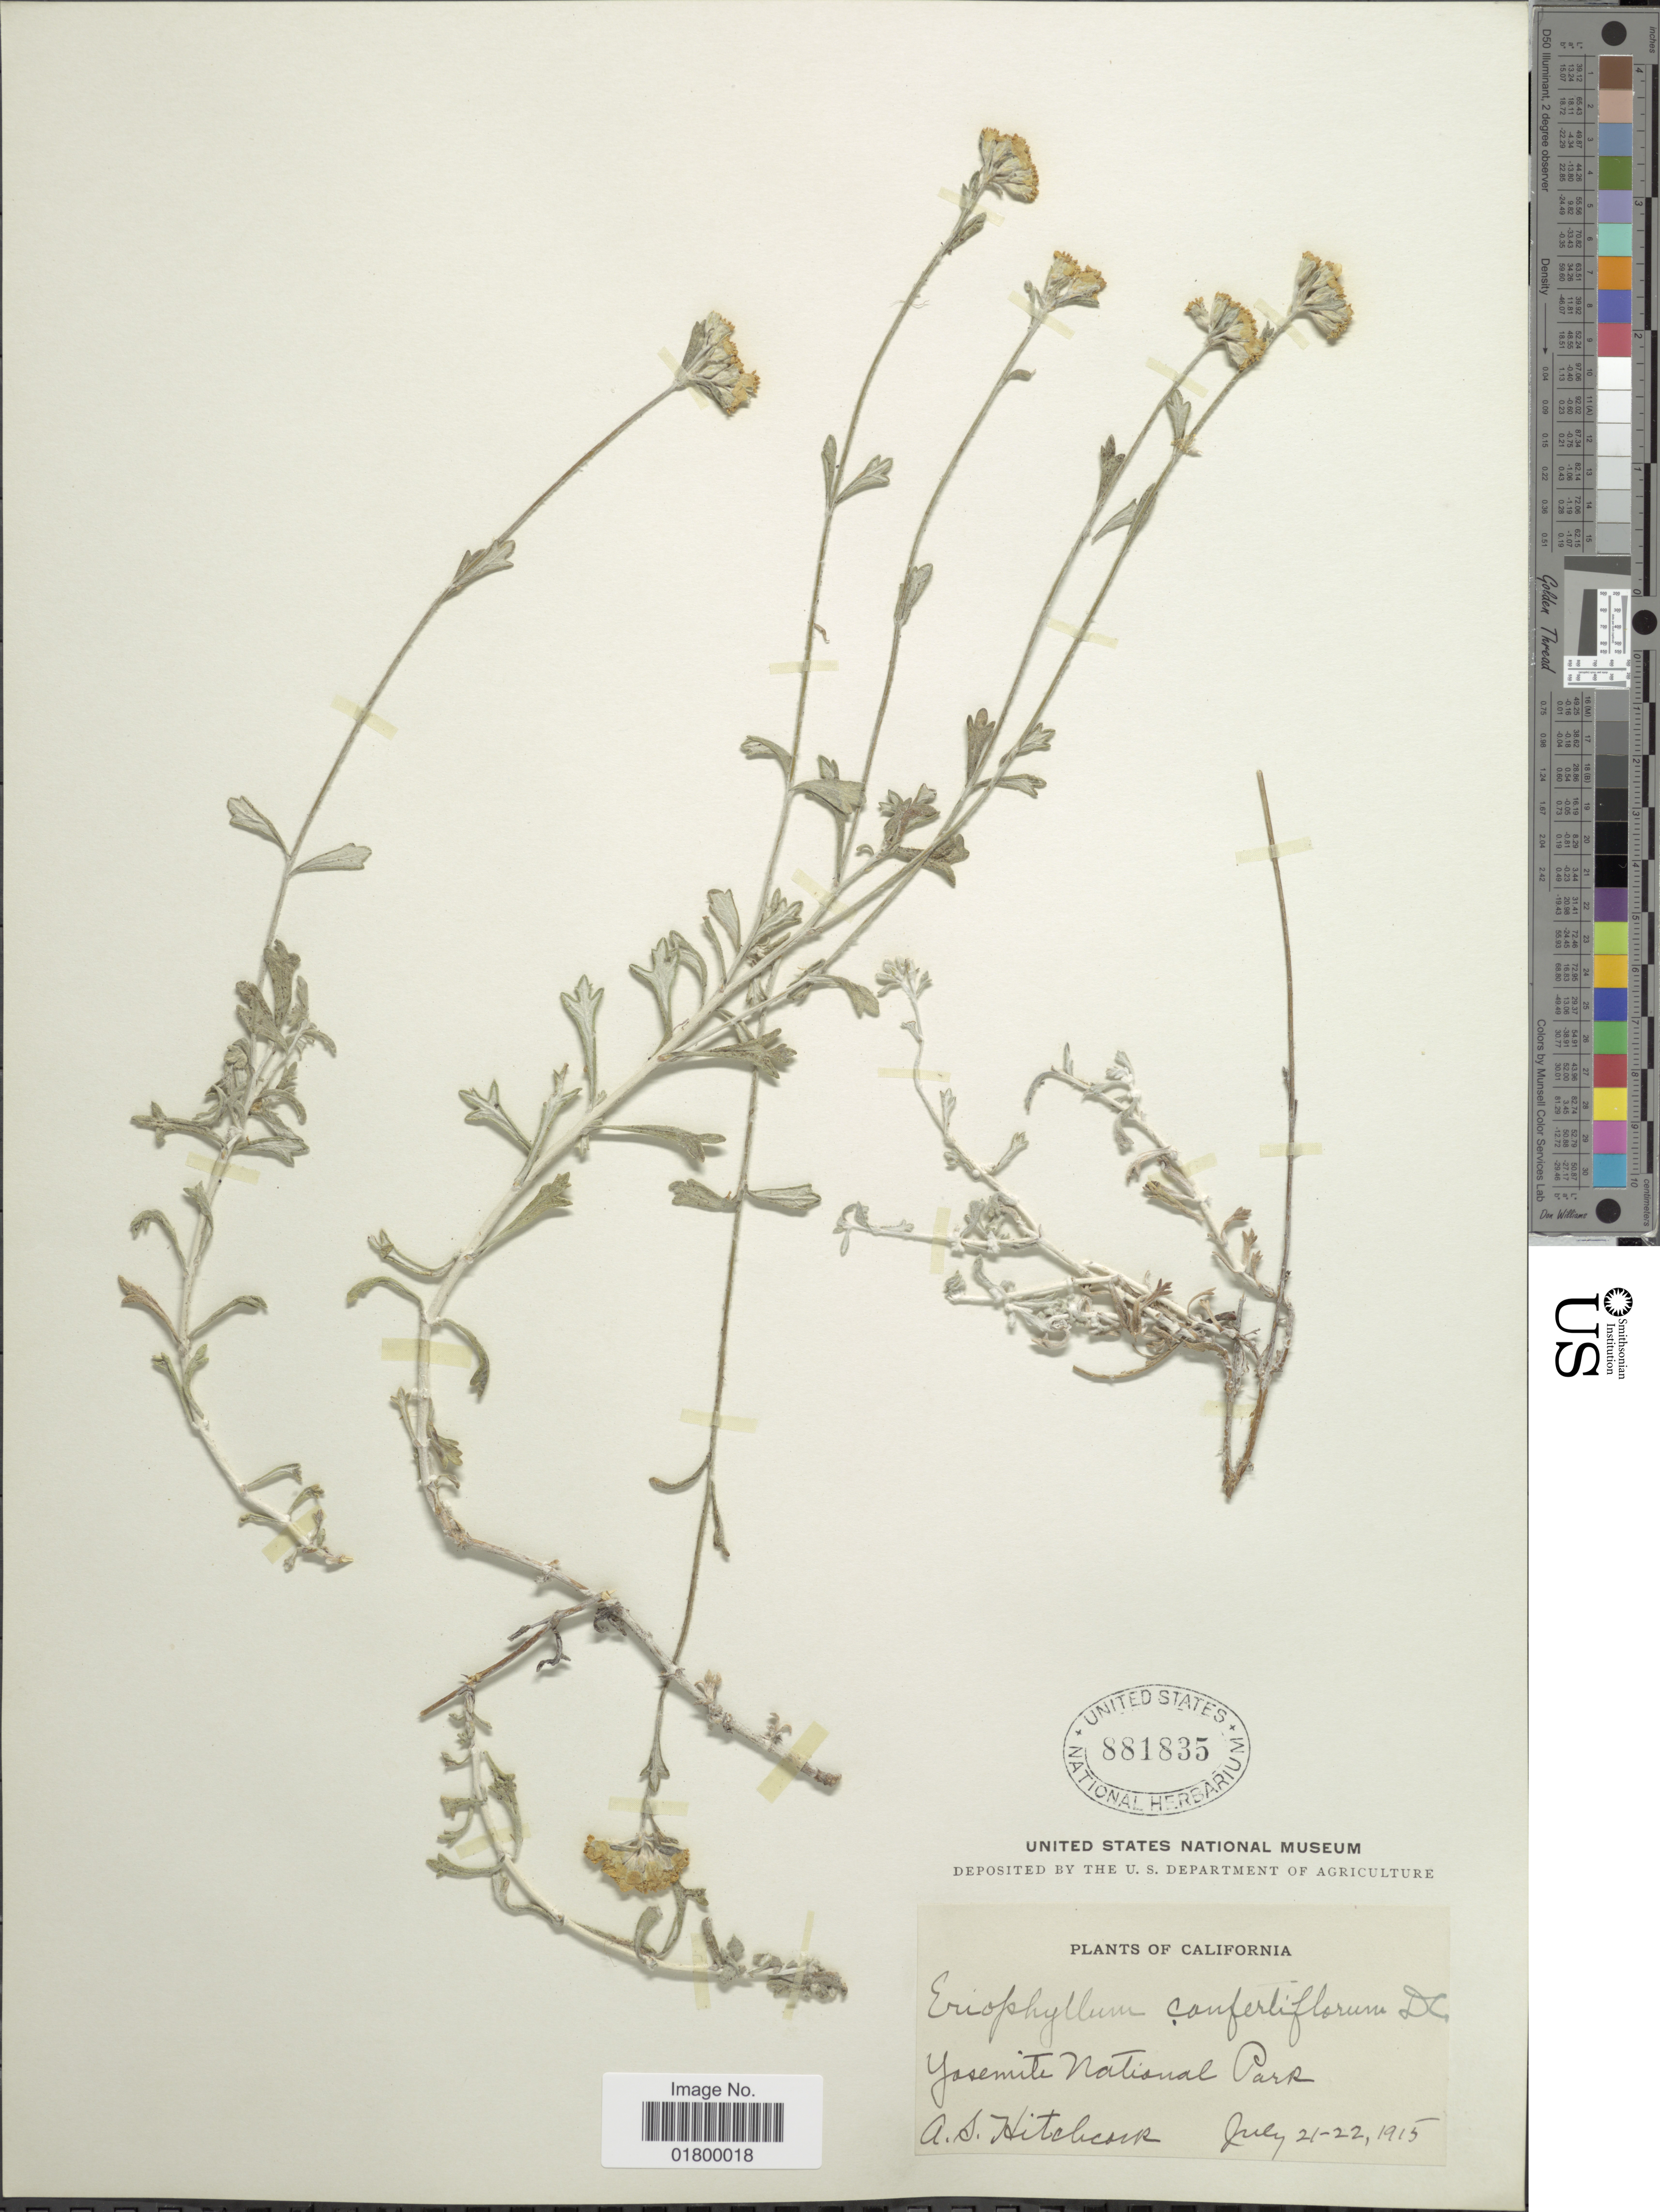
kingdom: Plantae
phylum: Tracheophyta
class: Magnoliopsida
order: Asterales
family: Asteraceae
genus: Eriophyllum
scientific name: Eriophyllum confertiflorum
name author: (DC.) A. Gray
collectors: A. S. Hitchcock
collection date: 1915-07-21/1915-07-22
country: United States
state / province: California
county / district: Mariposa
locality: Yosemite National Park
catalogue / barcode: US 881835